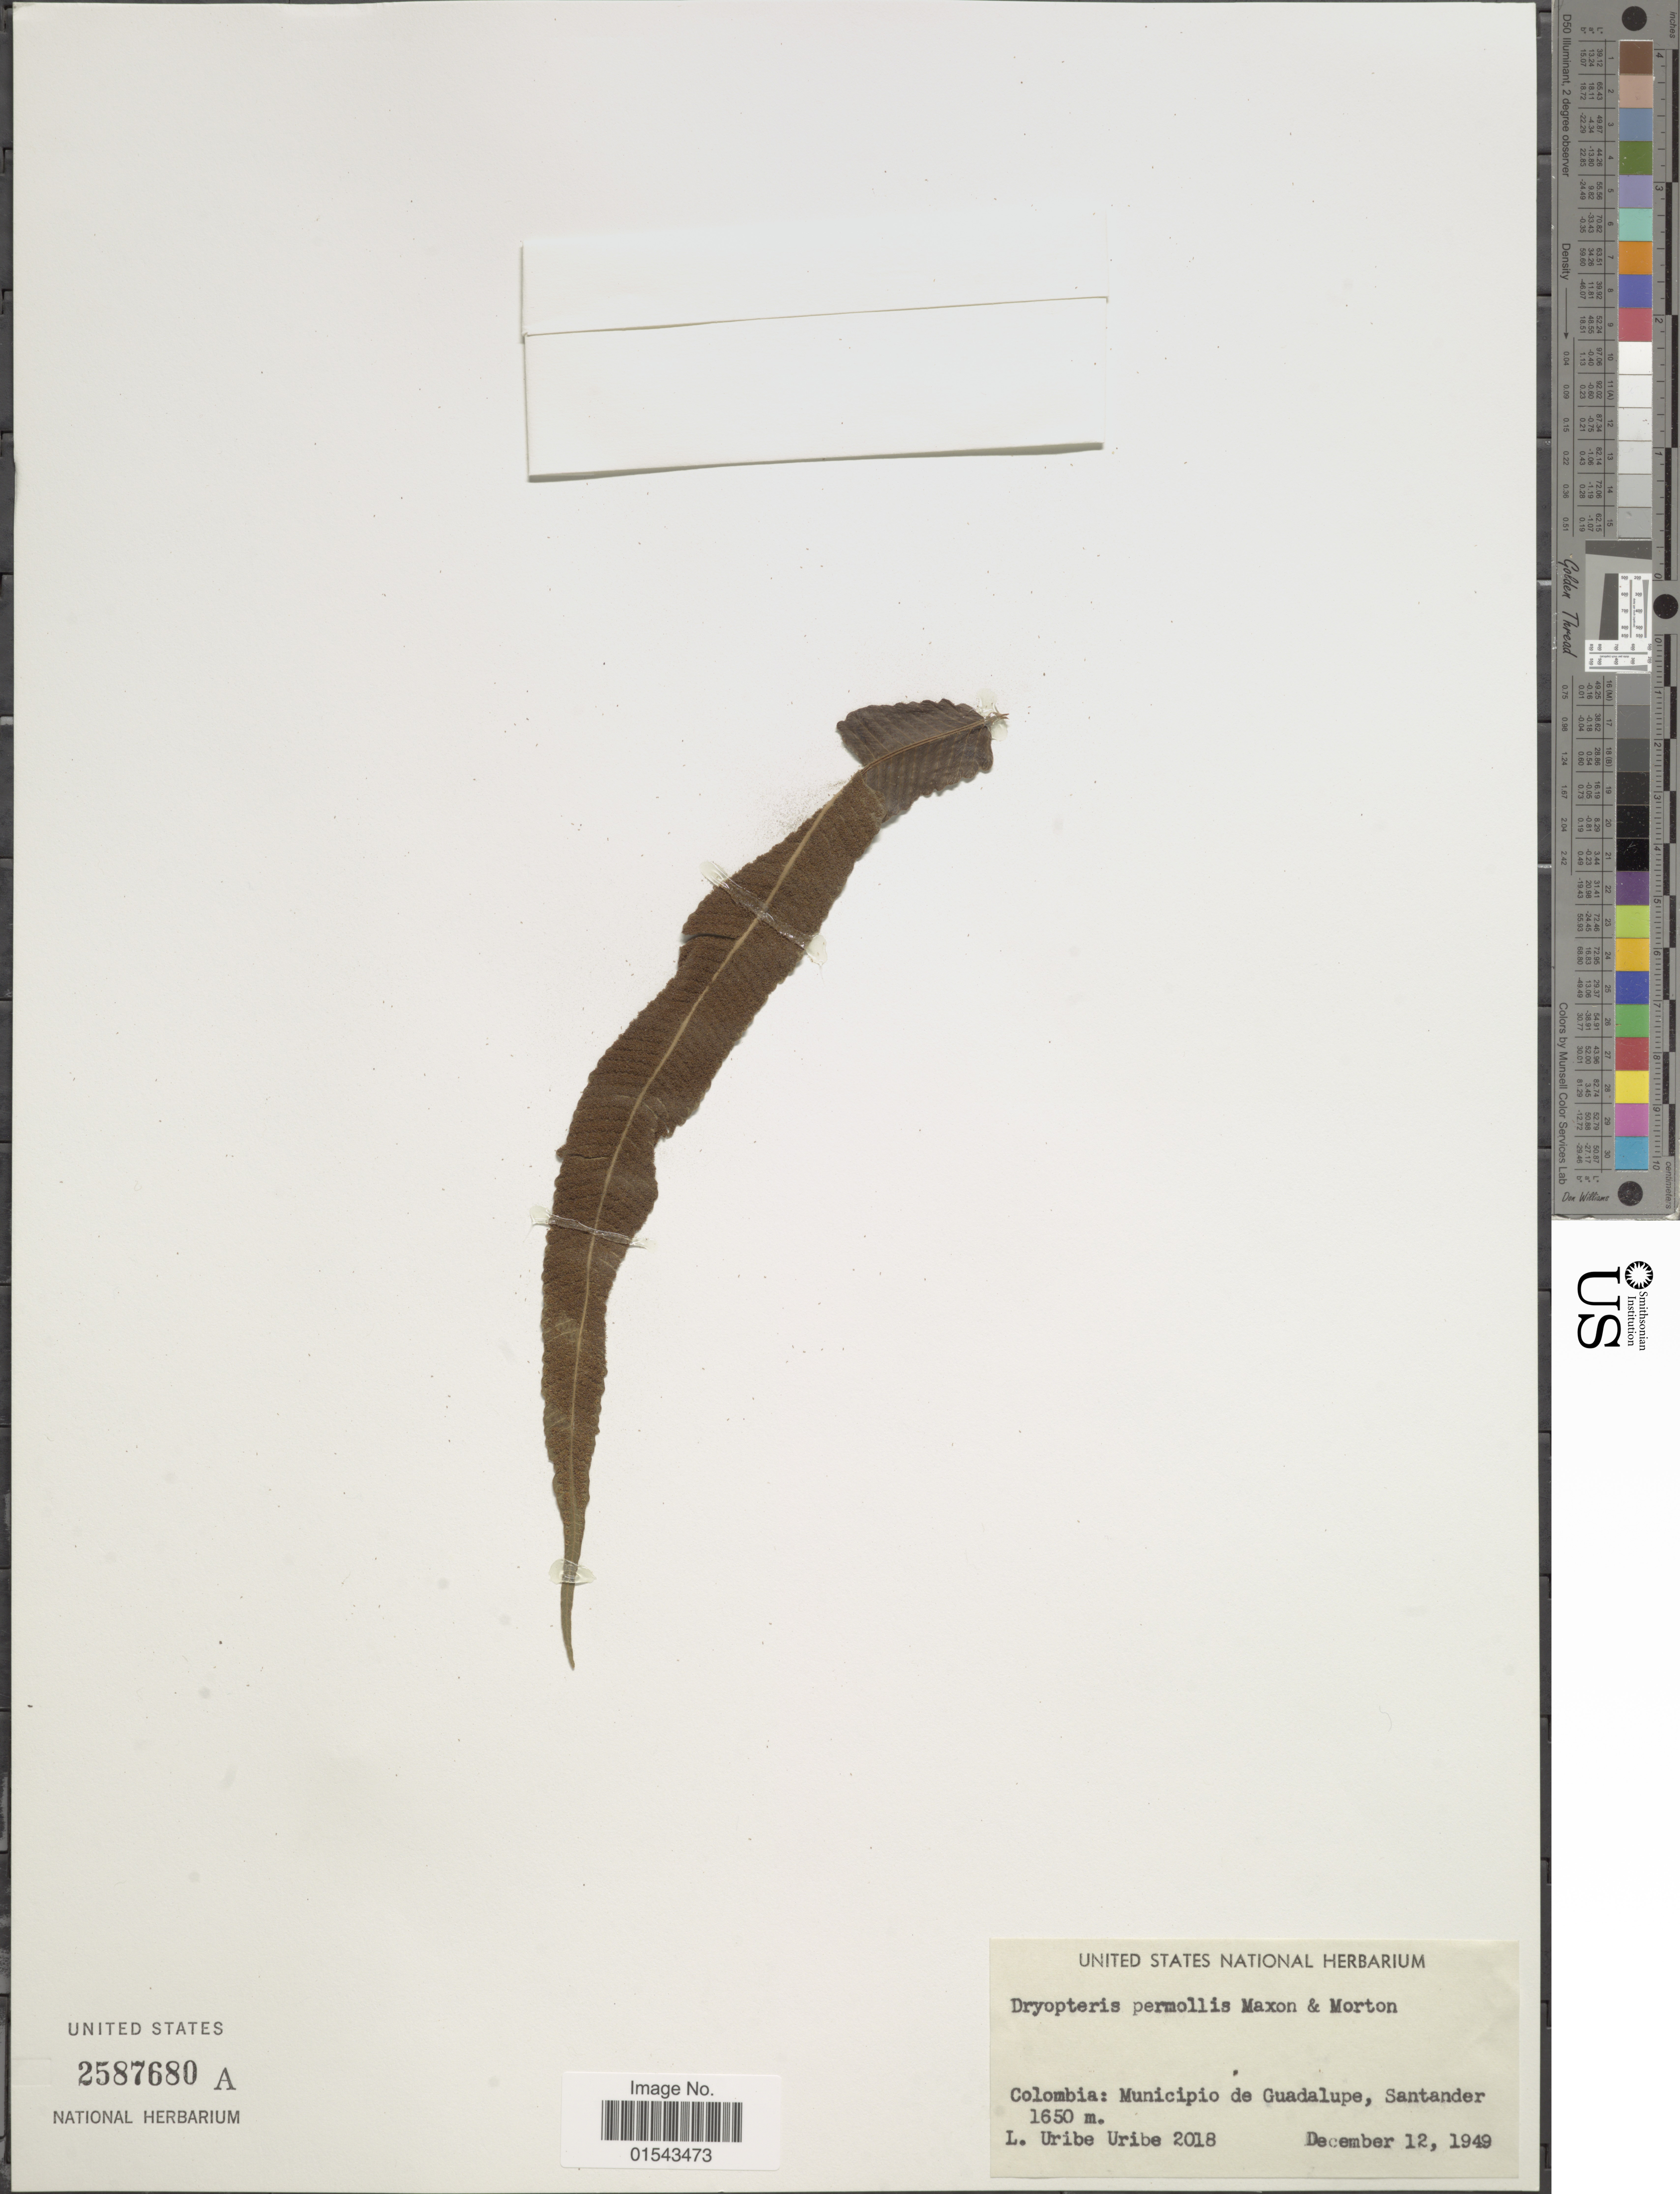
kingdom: Plantae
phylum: Tracheophyta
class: Polypodiopsida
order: Polypodiales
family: Thelypteridaceae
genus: Meniscium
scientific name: Meniscium arborescens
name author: Humb. & Bonpl. ex Willd.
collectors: L. Uribe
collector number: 2018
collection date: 1949-12-12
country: Colombia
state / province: Santander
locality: Municipio de Guadalupe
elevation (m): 1650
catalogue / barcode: US 2587680A